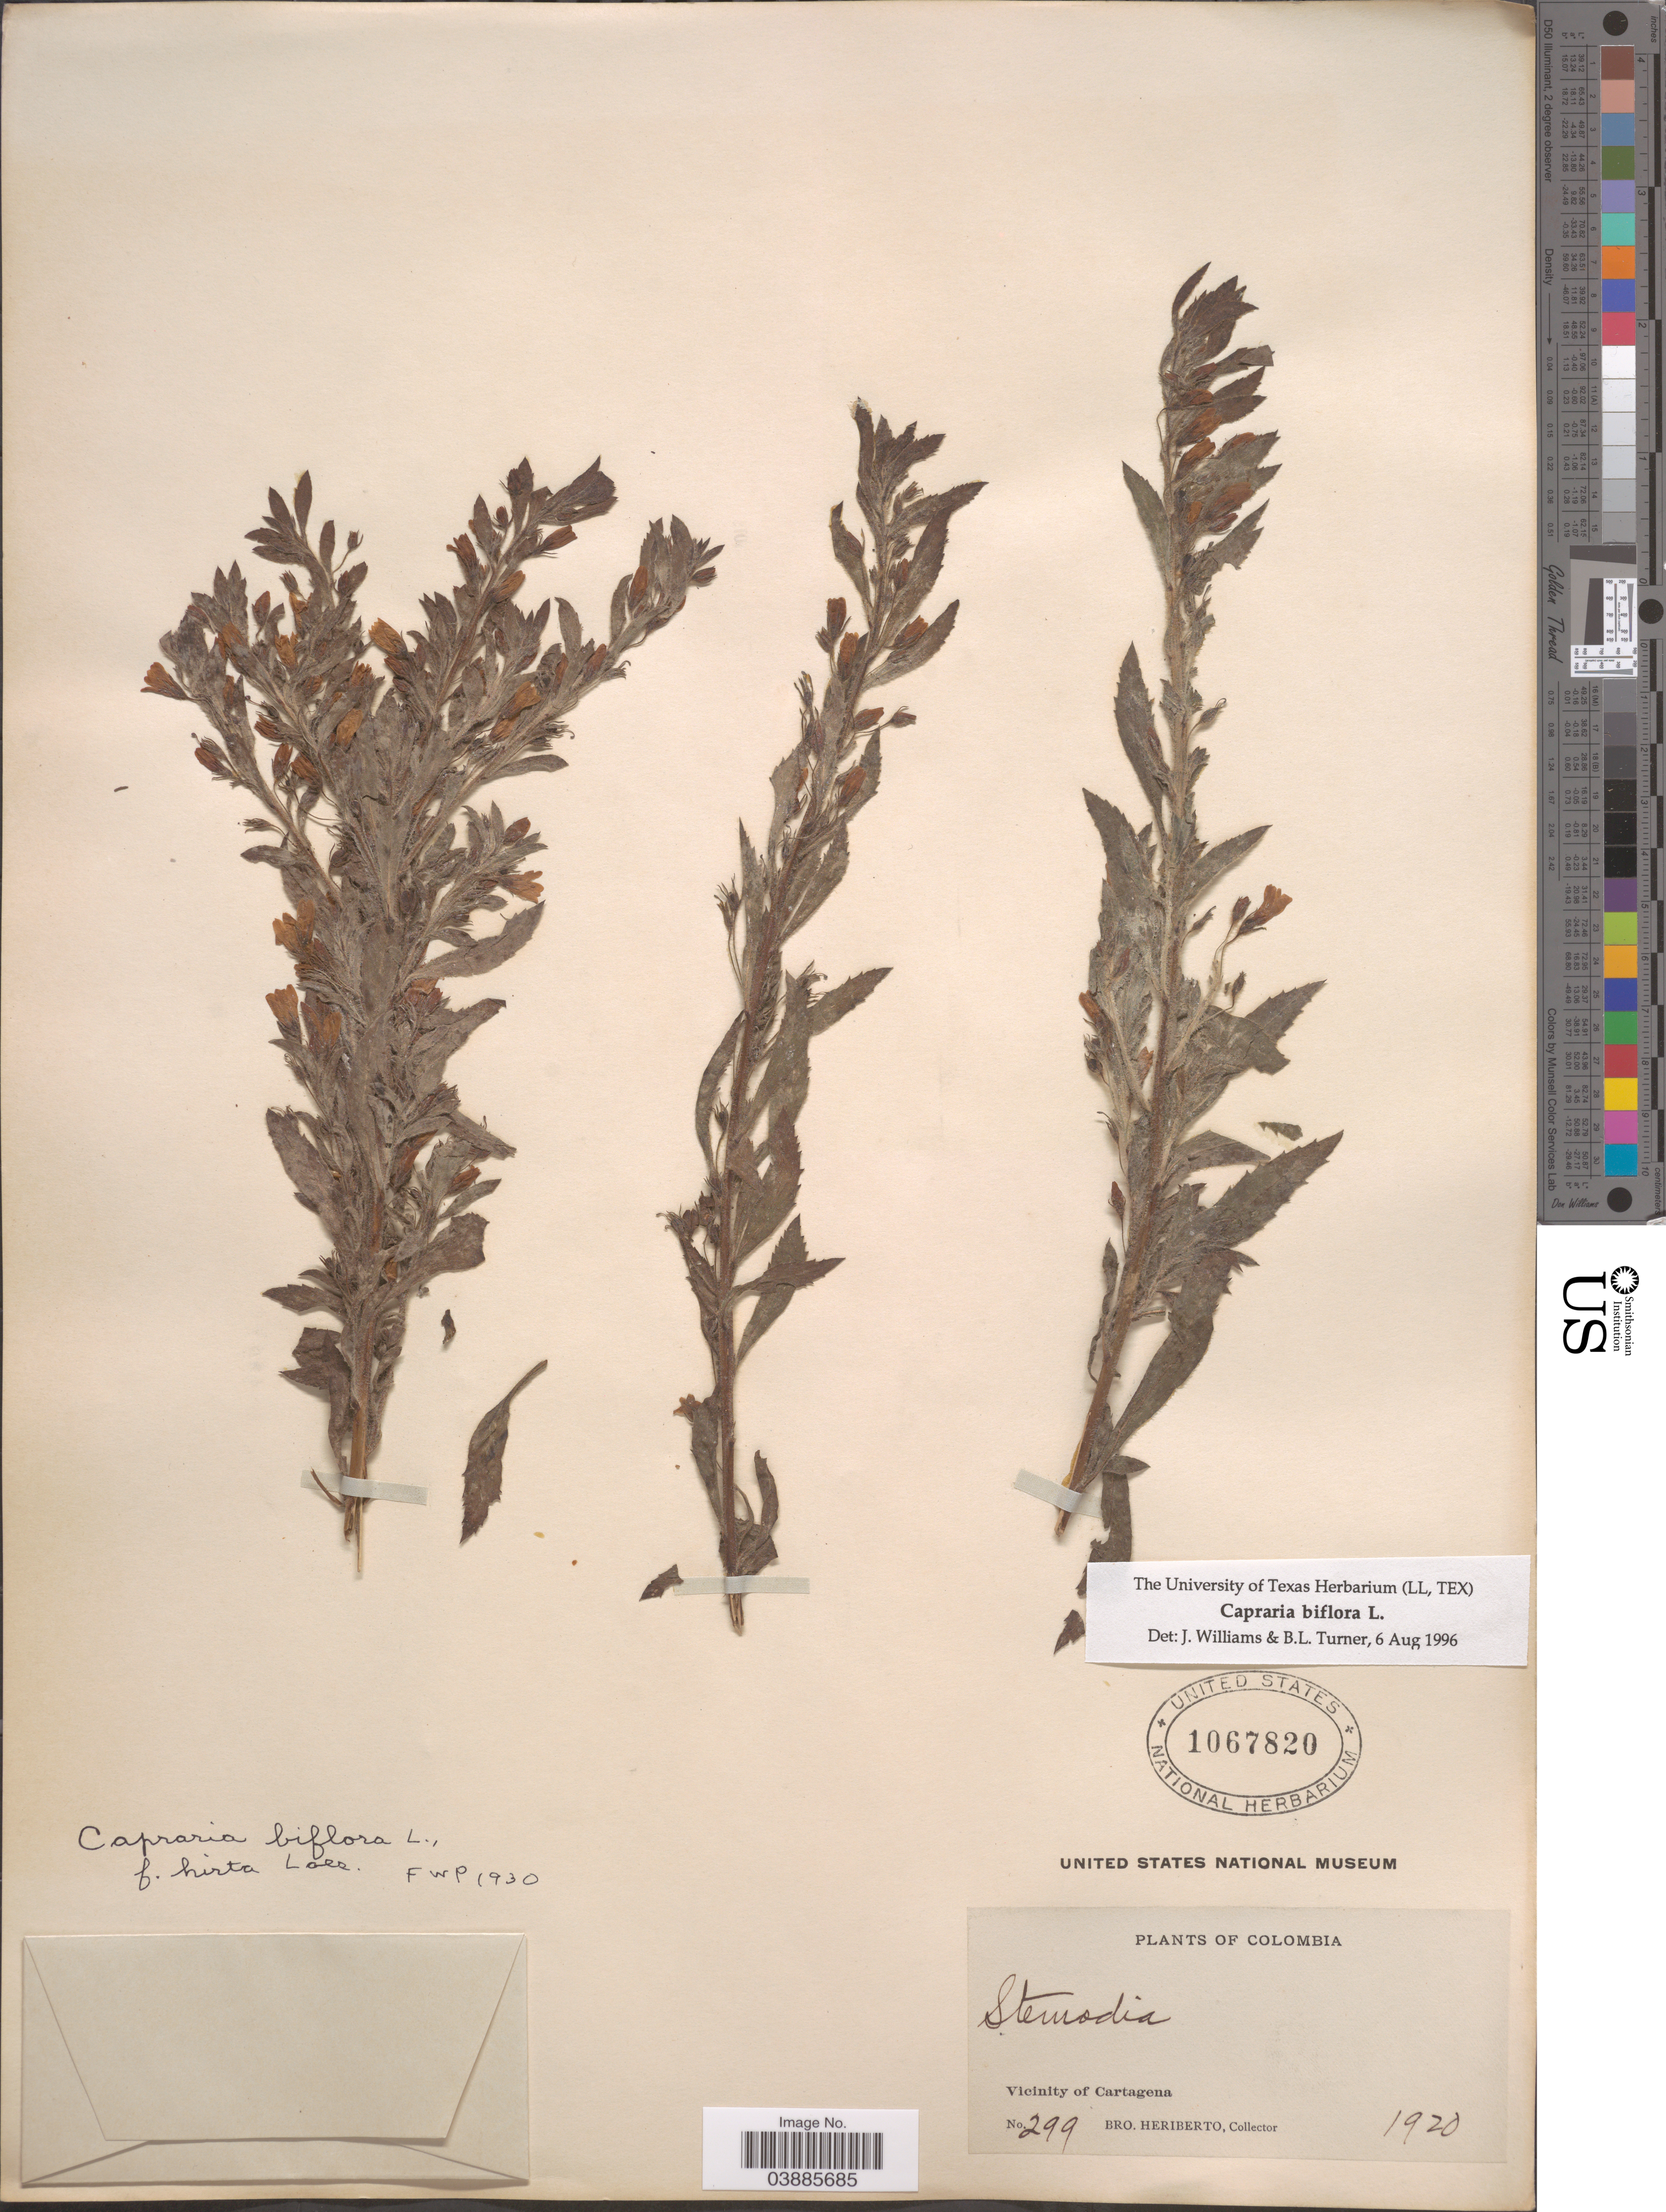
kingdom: Plantae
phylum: Tracheophyta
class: Magnoliopsida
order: Lamiales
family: Scrophulariaceae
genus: Capraria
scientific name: Capraria biflora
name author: L.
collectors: B. Heriberto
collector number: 299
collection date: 1920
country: Colombia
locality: Vicinity of Cartagena.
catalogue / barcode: US 1067820